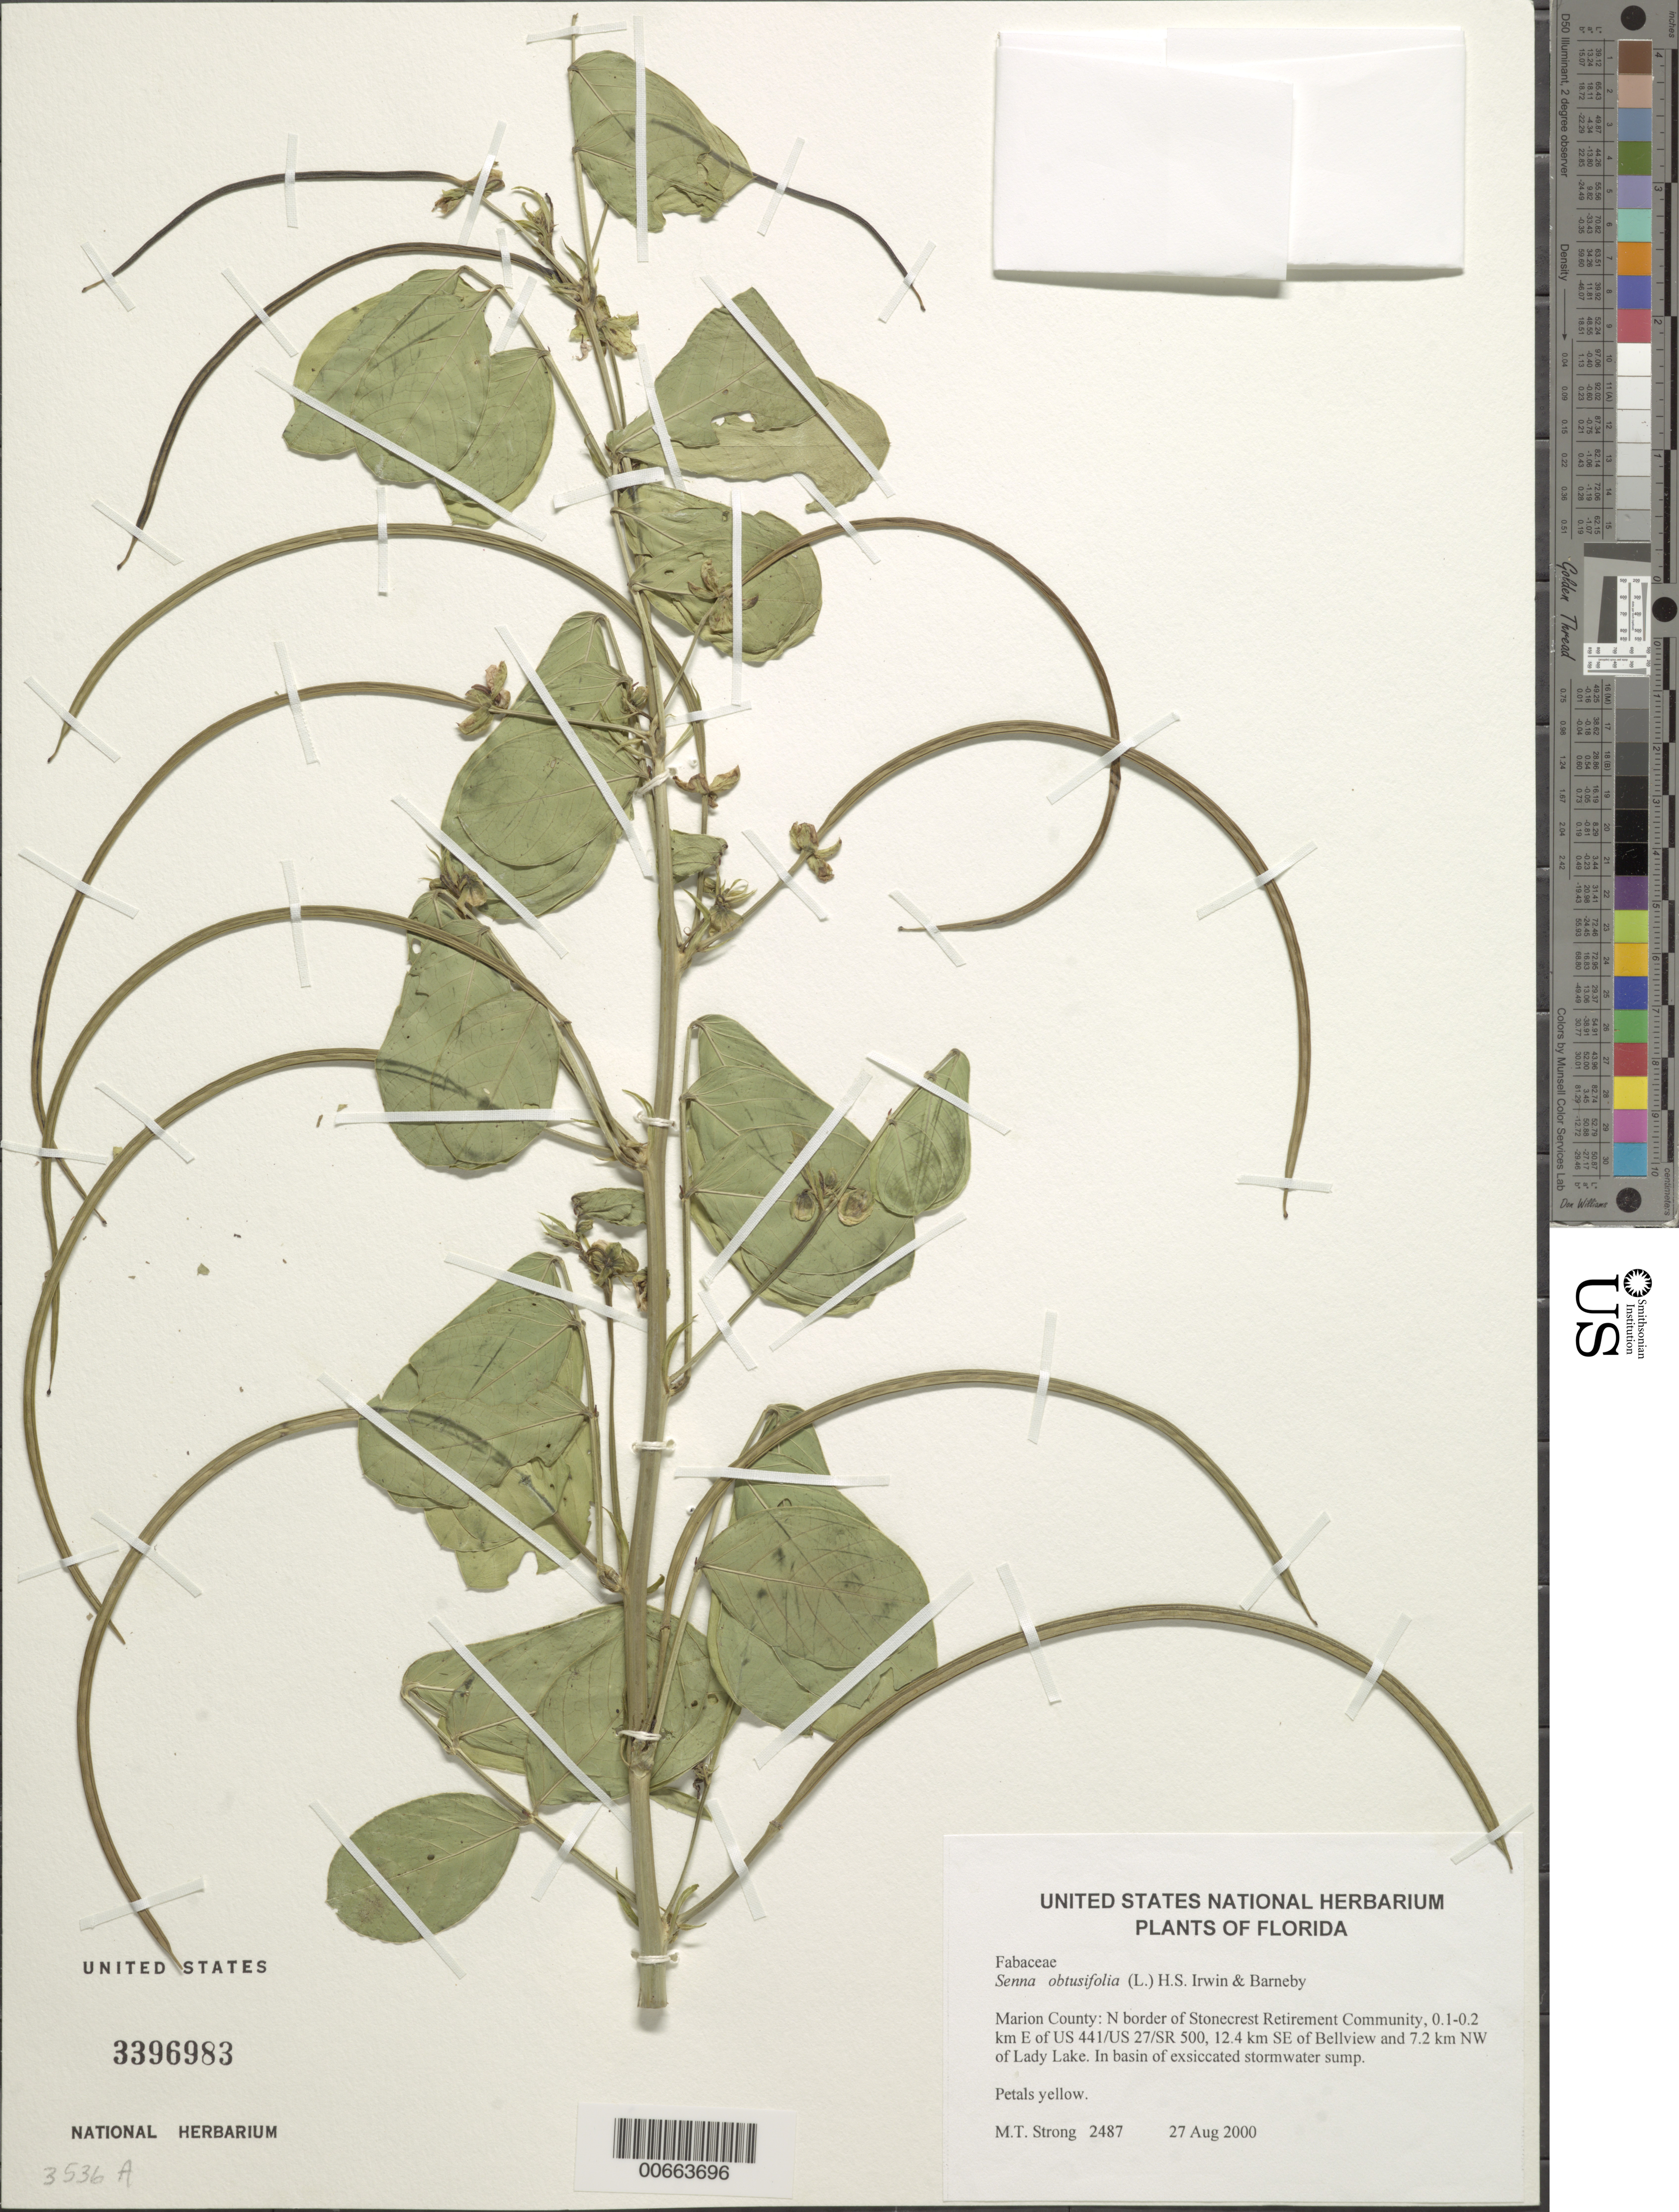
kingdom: Plantae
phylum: Tracheophyta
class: Magnoliopsida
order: Fabales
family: Fabaceae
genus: Senna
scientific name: Senna obtusifolia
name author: (L.) H.S. Irwin & Barneby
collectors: M. T. Strong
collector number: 2487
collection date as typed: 27 Aug 2000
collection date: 2000-08-27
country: United States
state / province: Florida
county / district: Marion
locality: N border of Stonecrest Retirement Community, 0.1-0.2 km E of US 441/US 27/SR 500, 12.4 km SE of Bellview and 7.2 km NW of Lady Lake.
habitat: In basin of exsiccated stormwater sump.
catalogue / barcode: US 3396983